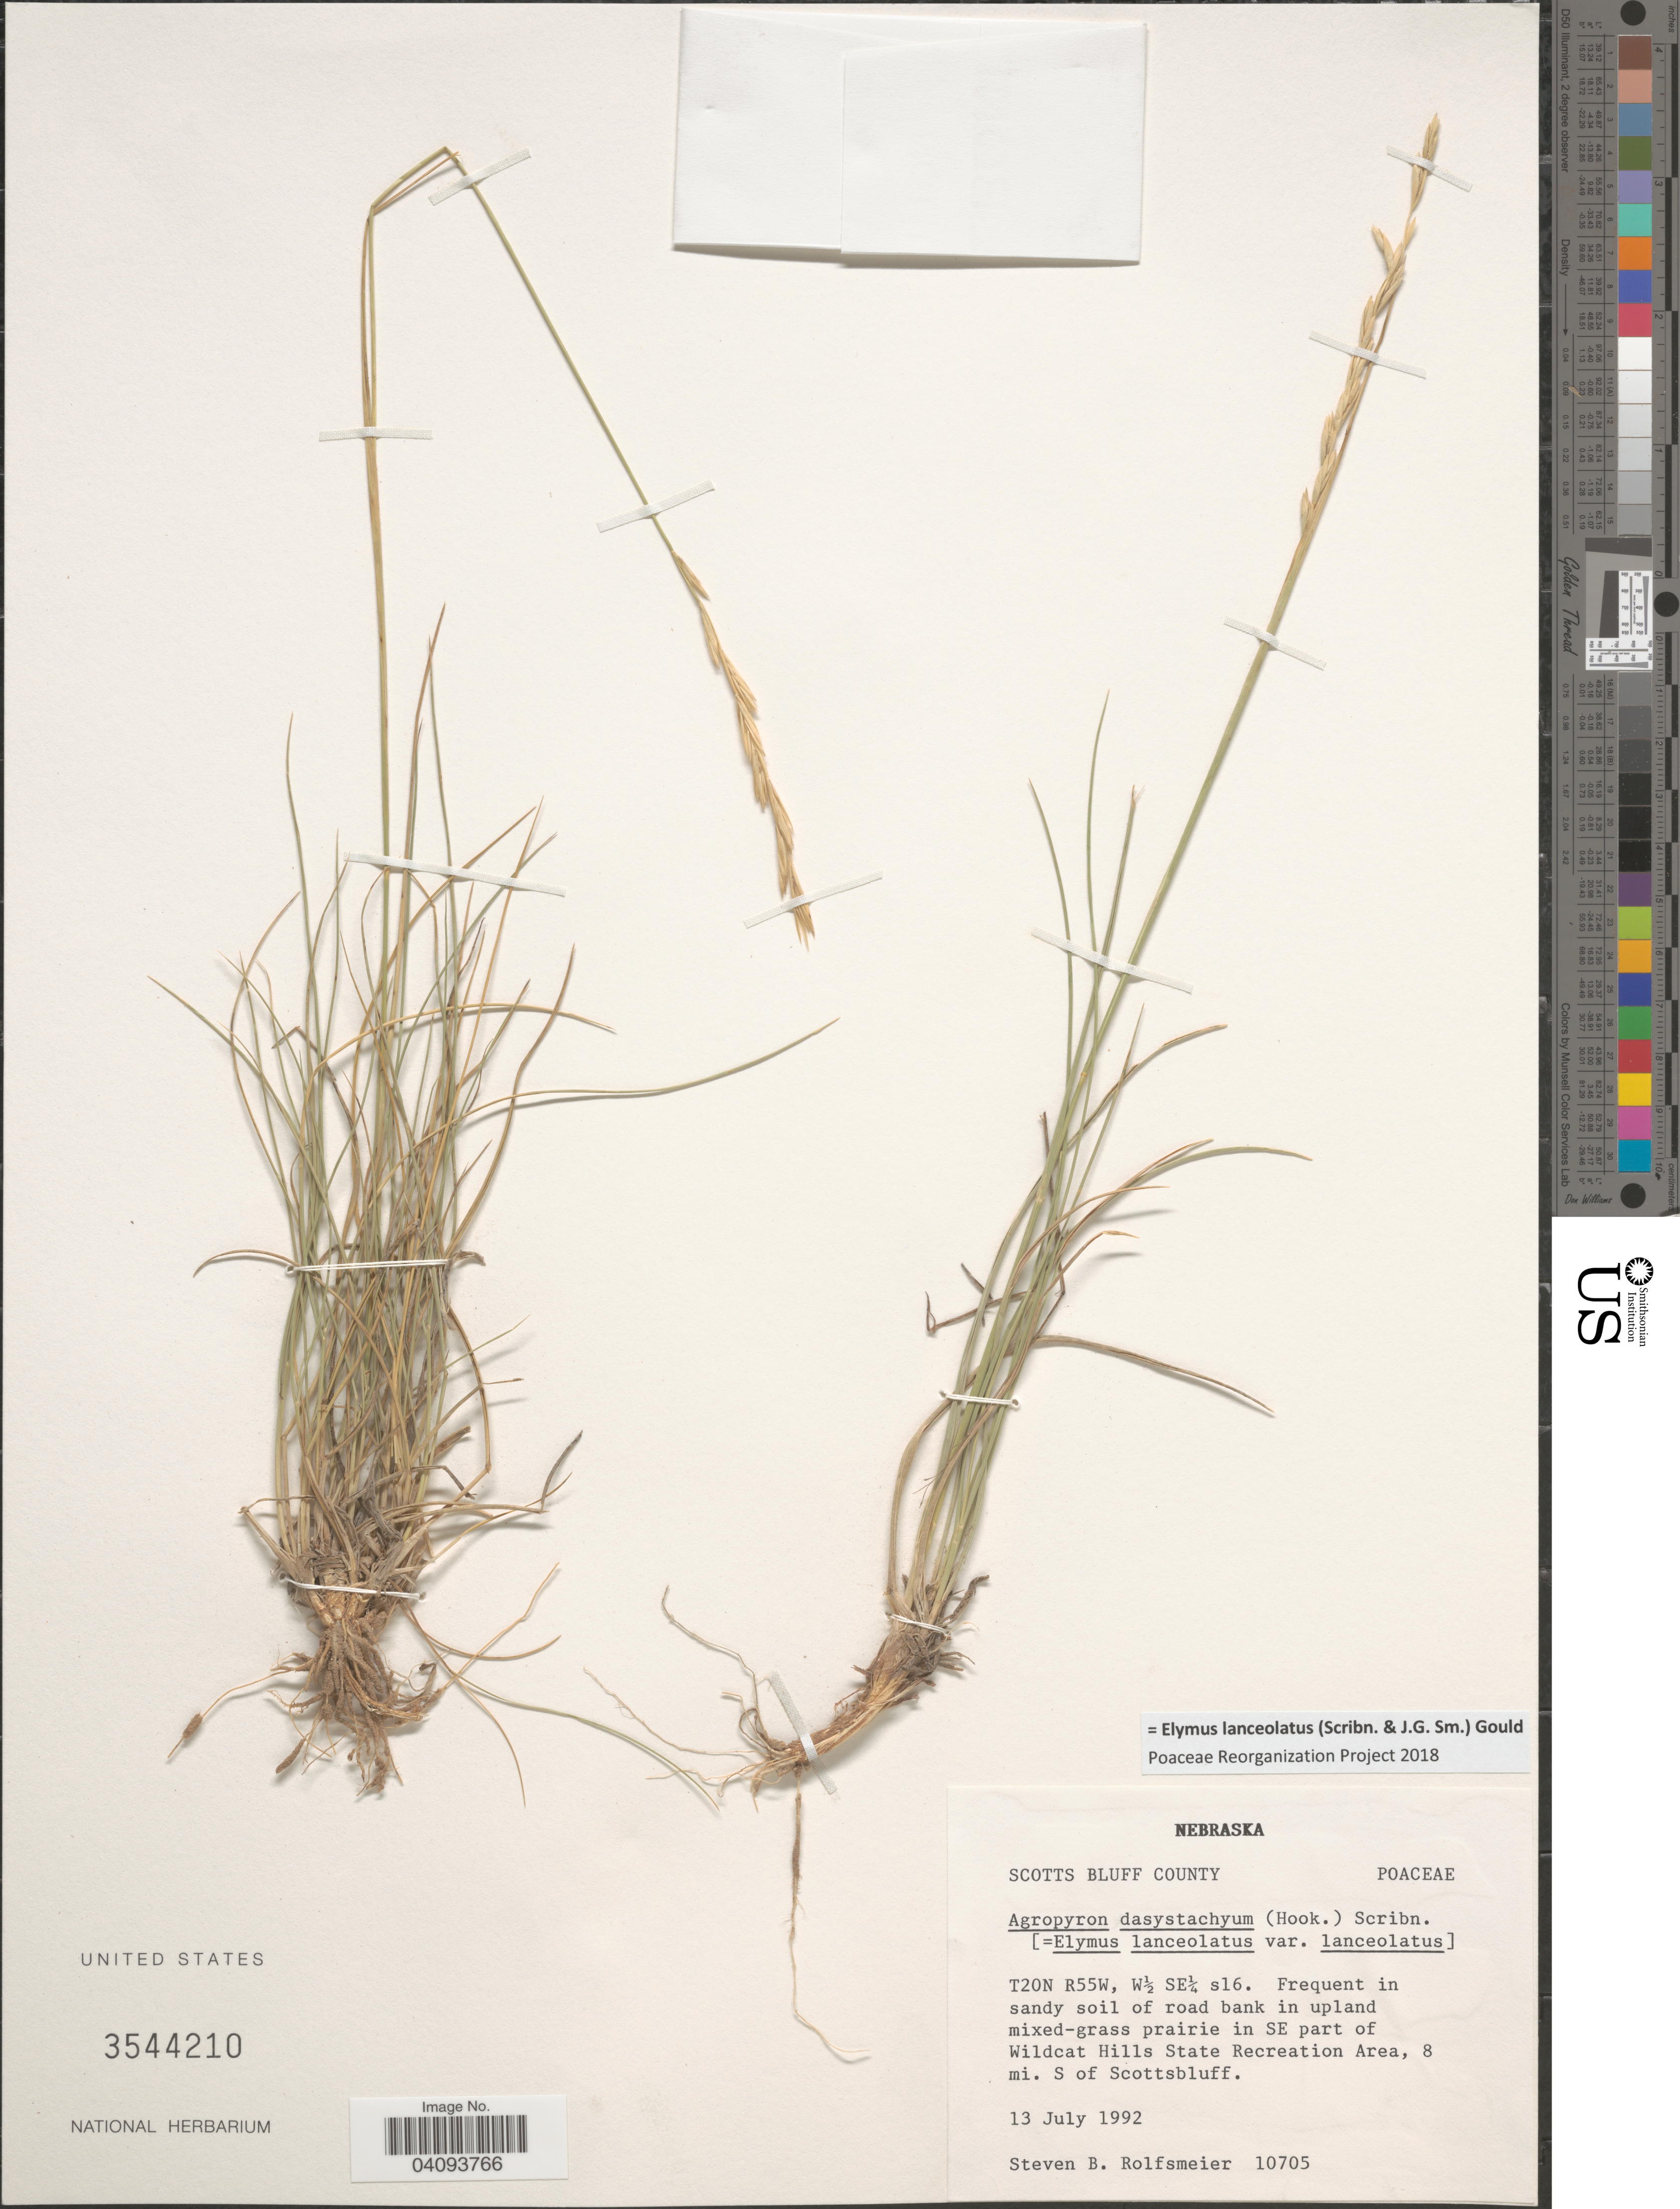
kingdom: Plantae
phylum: Tracheophyta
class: Liliopsida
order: Poales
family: Poaceae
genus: Elymus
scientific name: Elymus lanceolatus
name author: (Scribn. & J.G. Sm.) Gould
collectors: S. Rolfsmeier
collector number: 10705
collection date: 1992-07-13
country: United States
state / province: Nebraska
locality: Scotts Bluff County. T20N R55W, W½ SE¼ s16. In SE part of Wildcat Hills State Recreation Area, 8 mi. S of Scottsbluff.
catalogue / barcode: US 3544210